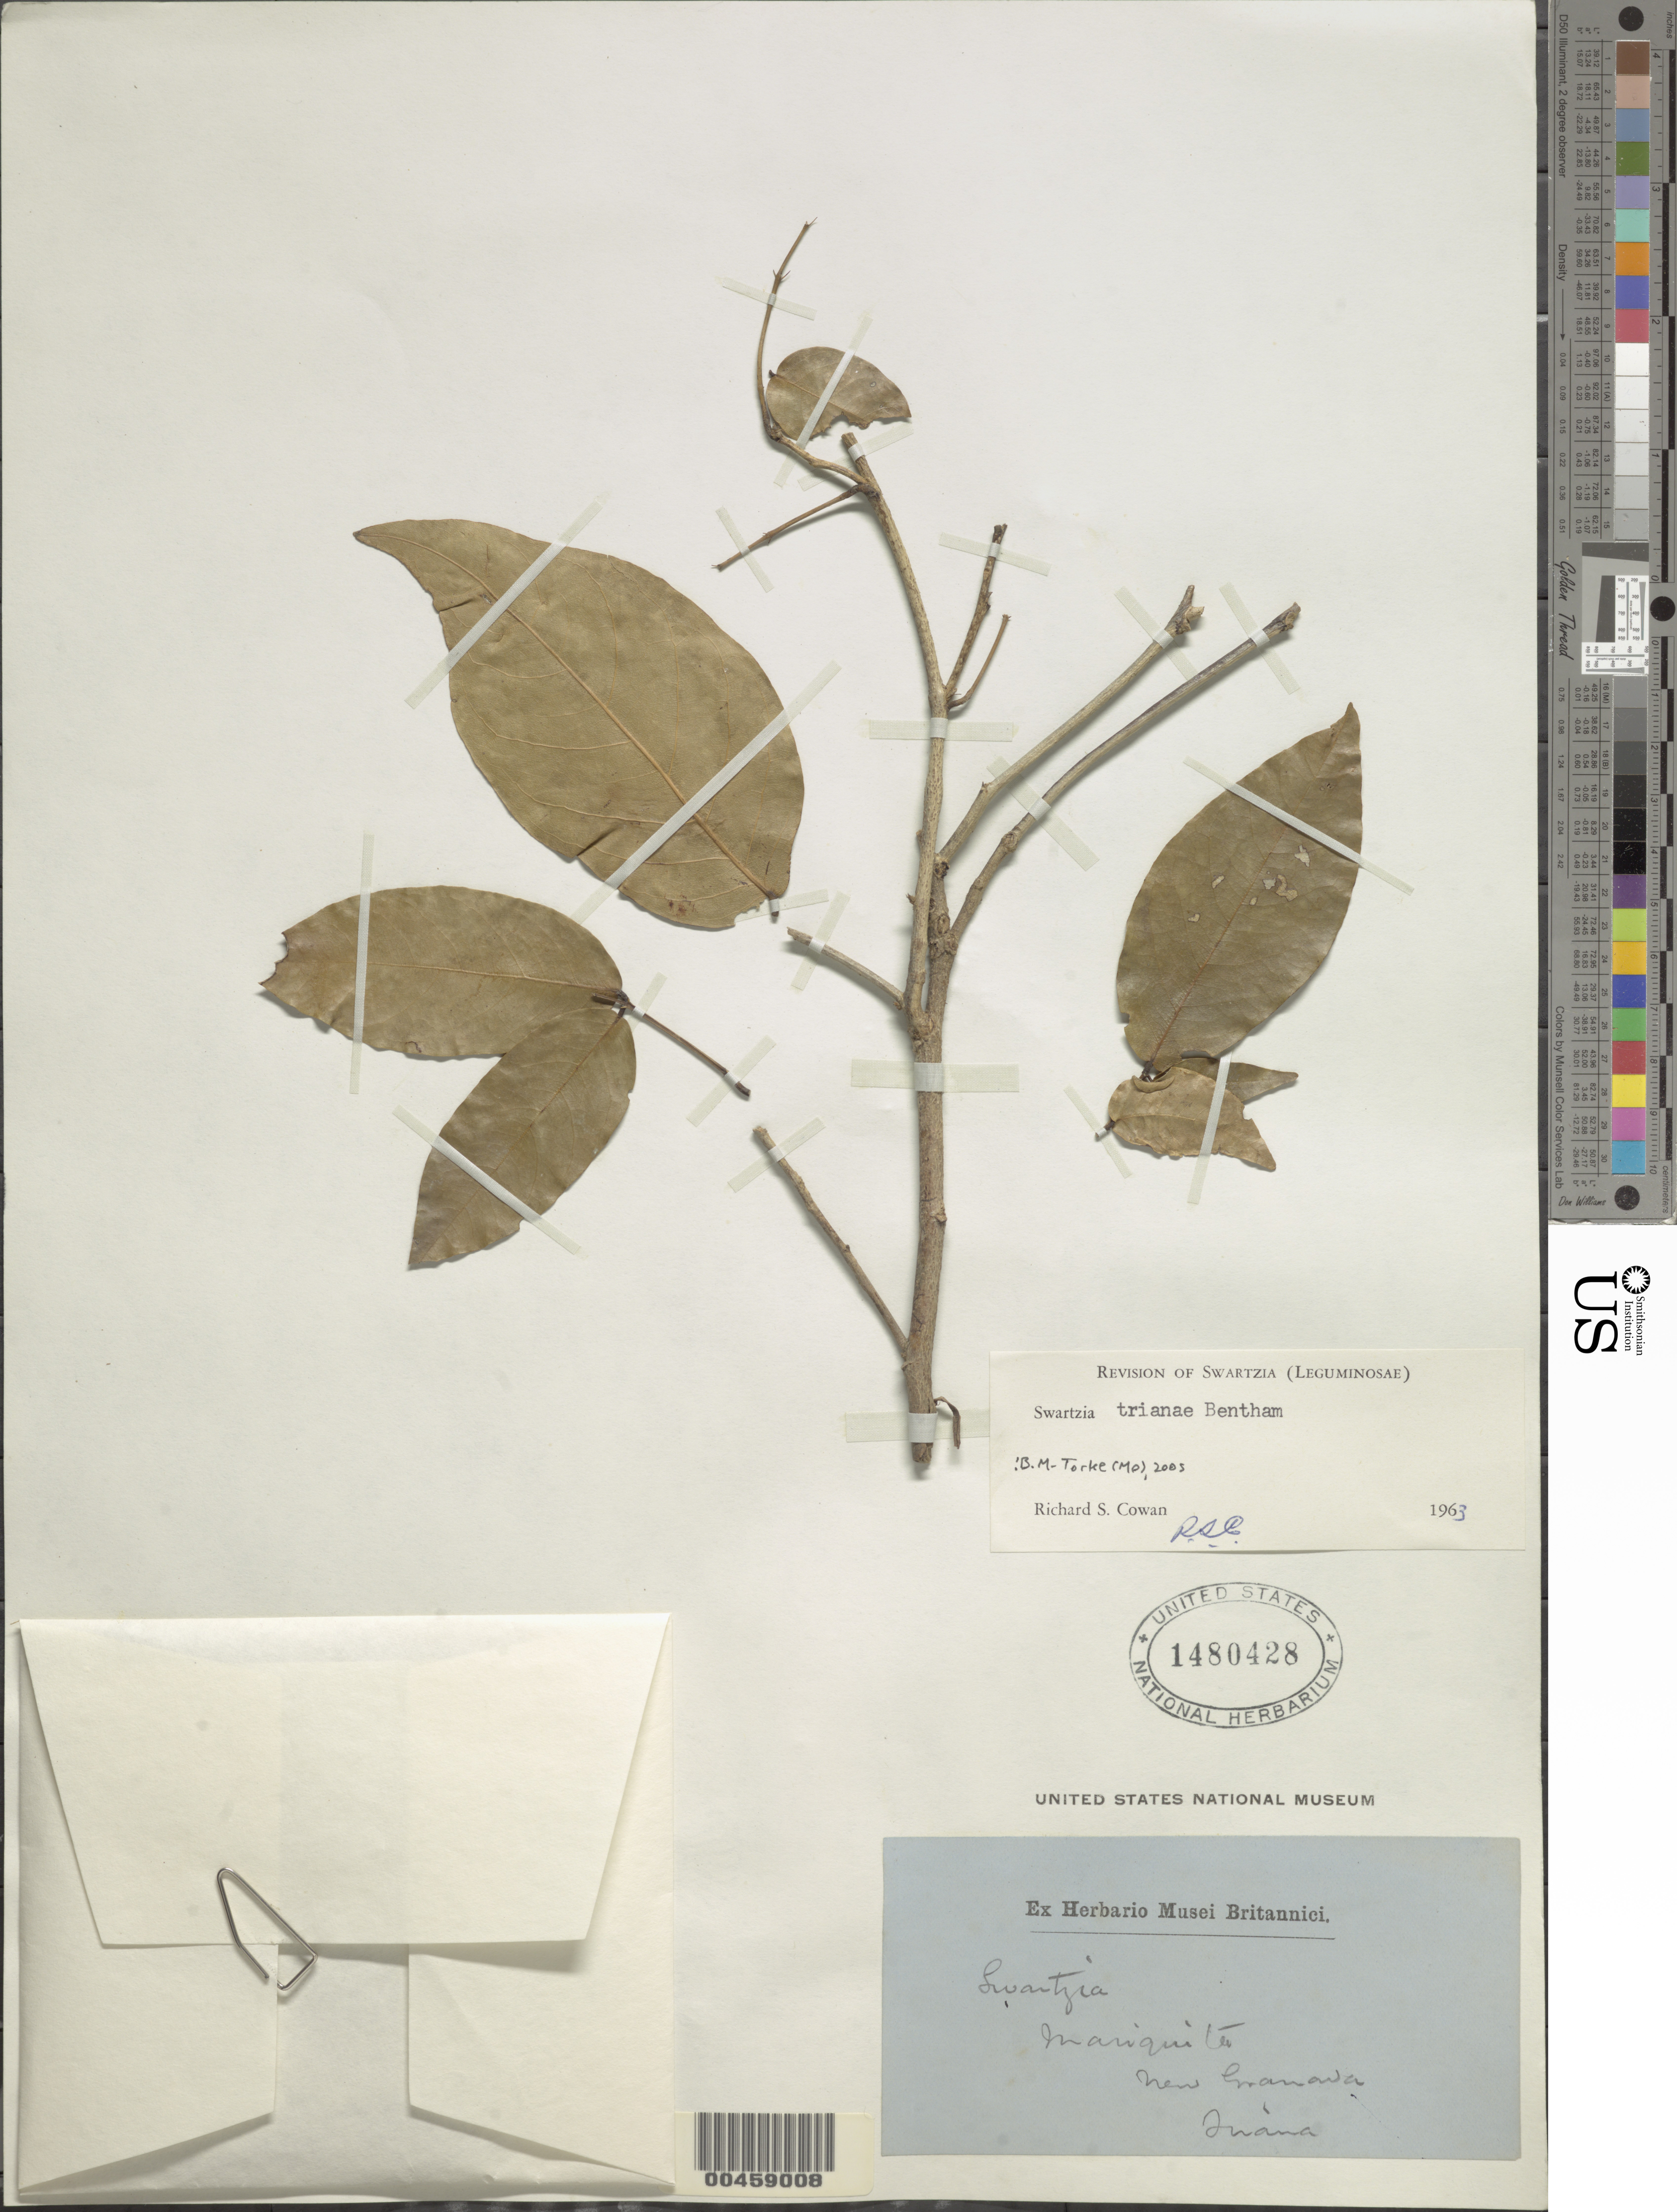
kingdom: Plantae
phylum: Tracheophyta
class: Magnoliopsida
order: Fabales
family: Fabaceae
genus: Swartzia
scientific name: Swartzia trianae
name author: Benth. in Mart.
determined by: Cowan, R. S.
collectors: J. J. Triana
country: Colombia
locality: Mariquita (?) country as new Granada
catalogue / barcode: US 1480428